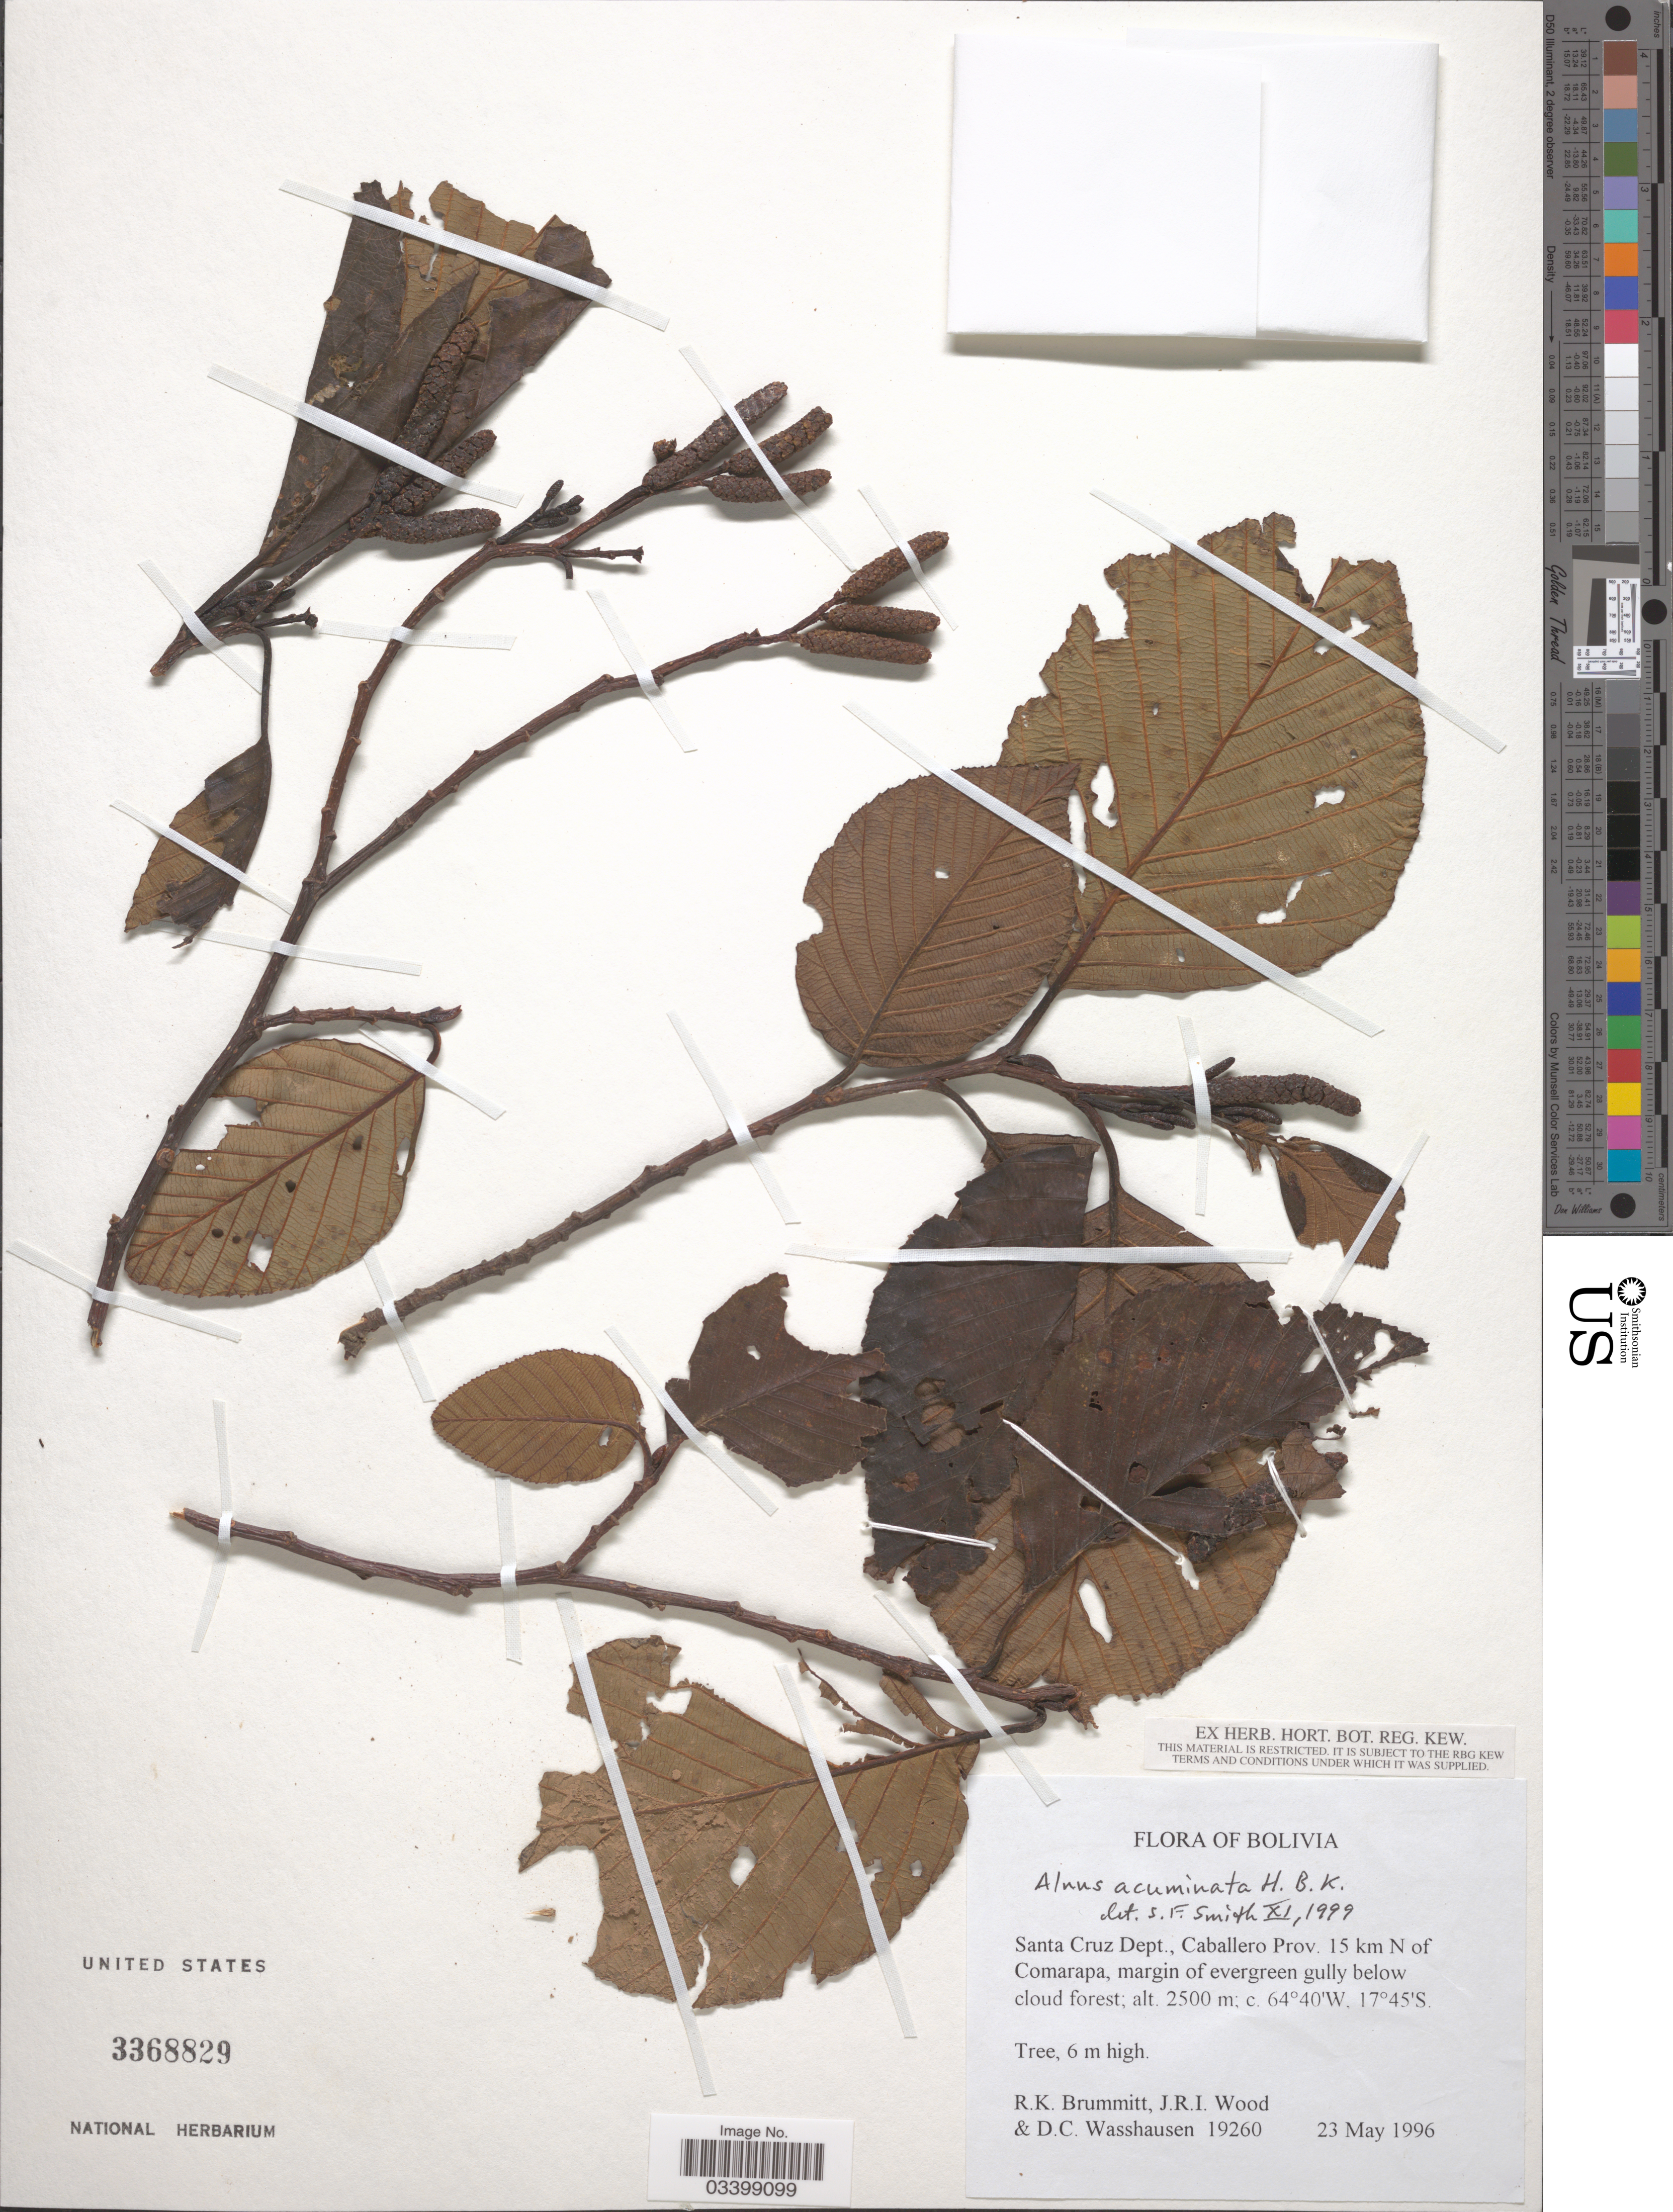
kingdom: Plantae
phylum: Tracheophyta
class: Magnoliopsida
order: Fagales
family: Betulaceae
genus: Alnus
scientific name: Alnus acuminata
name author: Kunth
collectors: R. K. Brummitt, J. R. I. Wood & D. C. Wasshausen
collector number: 19260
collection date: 1996-05-23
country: Bolivia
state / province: Santa Cruz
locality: Santa Cruz Dept., Caballero Prov. 15 km N of Comarapa, margin of evergreen gully below cloud forest.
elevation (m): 2500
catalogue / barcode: US 3368829